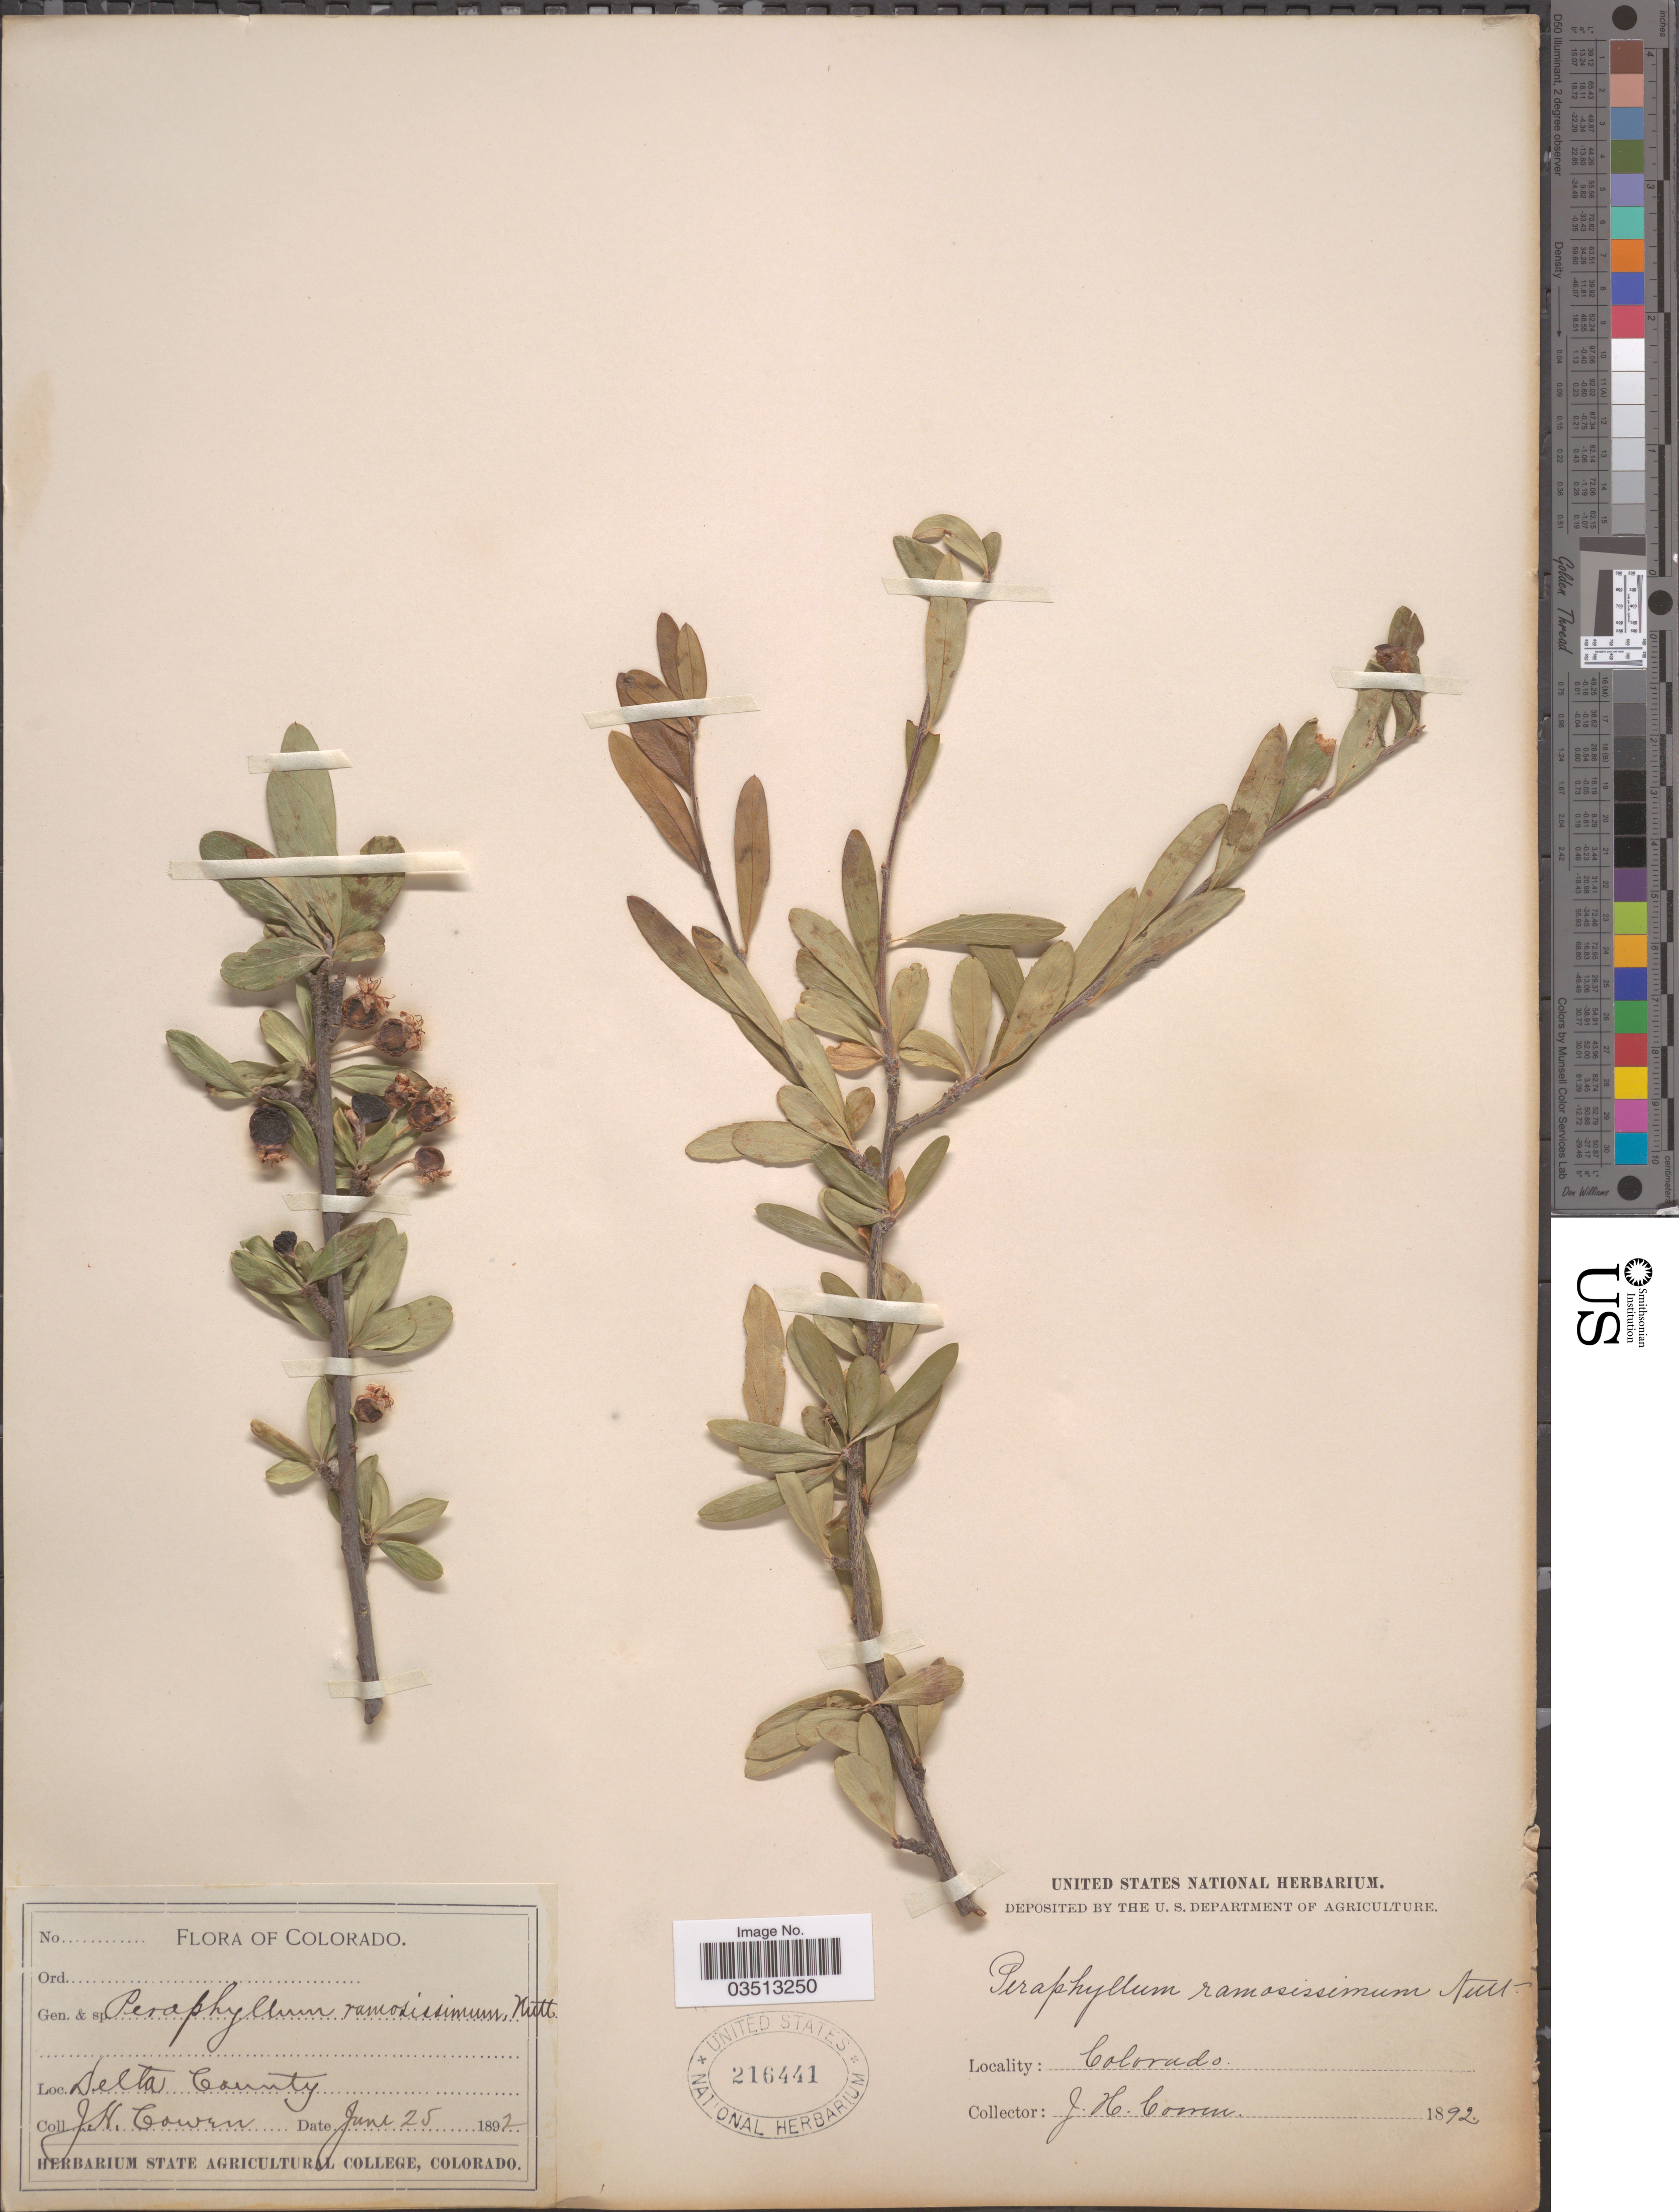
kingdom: Plantae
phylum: Tracheophyta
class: Magnoliopsida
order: Rosales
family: Rosaceae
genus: Peraphyllum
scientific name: Peraphyllum ramosissimum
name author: Nutt.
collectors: J. H. Cowen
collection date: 1892-06-25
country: United States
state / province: Colorado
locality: Delta County.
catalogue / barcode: US 216441